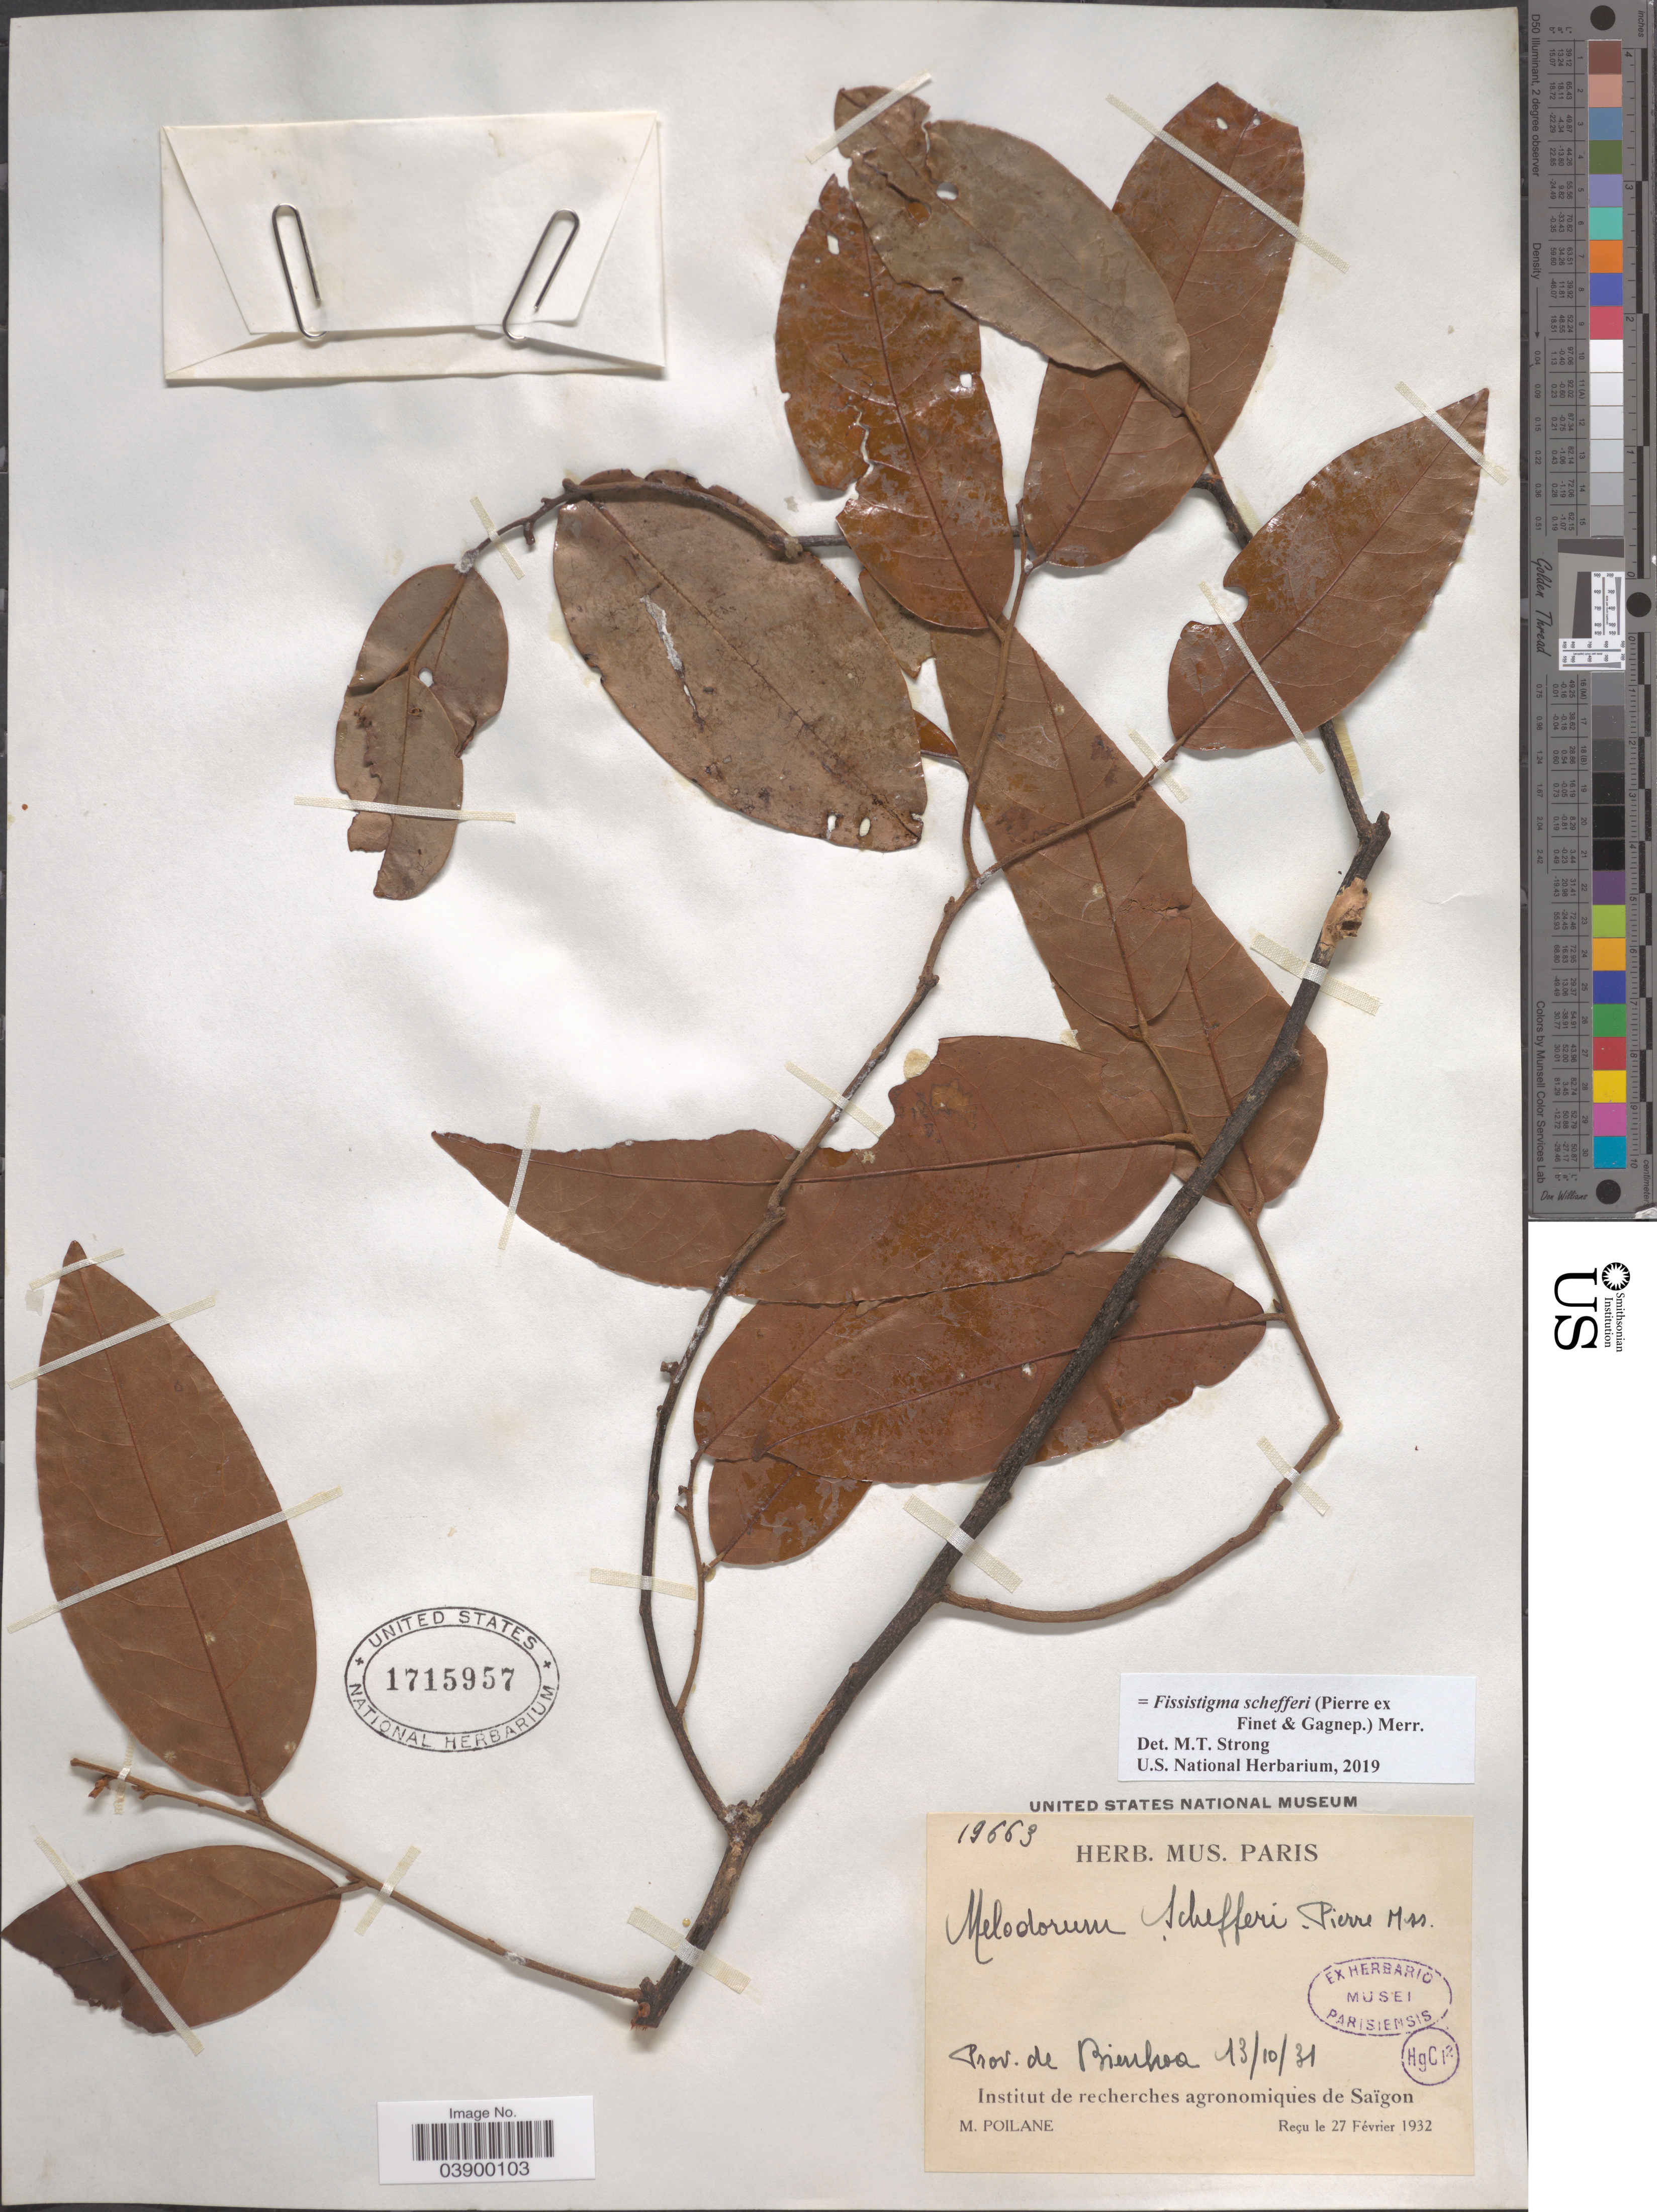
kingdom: Plantae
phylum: Tracheophyta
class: Magnoliopsida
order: Magnoliales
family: Annonaceae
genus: Fissistigma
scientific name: Fissistigma schefferi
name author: (Pierre ex Finet & Gagnep.) Merr.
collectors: M. Poilane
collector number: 19663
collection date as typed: Transcribed d/m/y: 13/10/31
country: Vietnam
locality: Prov. de Bienhoa.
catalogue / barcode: US 1715957